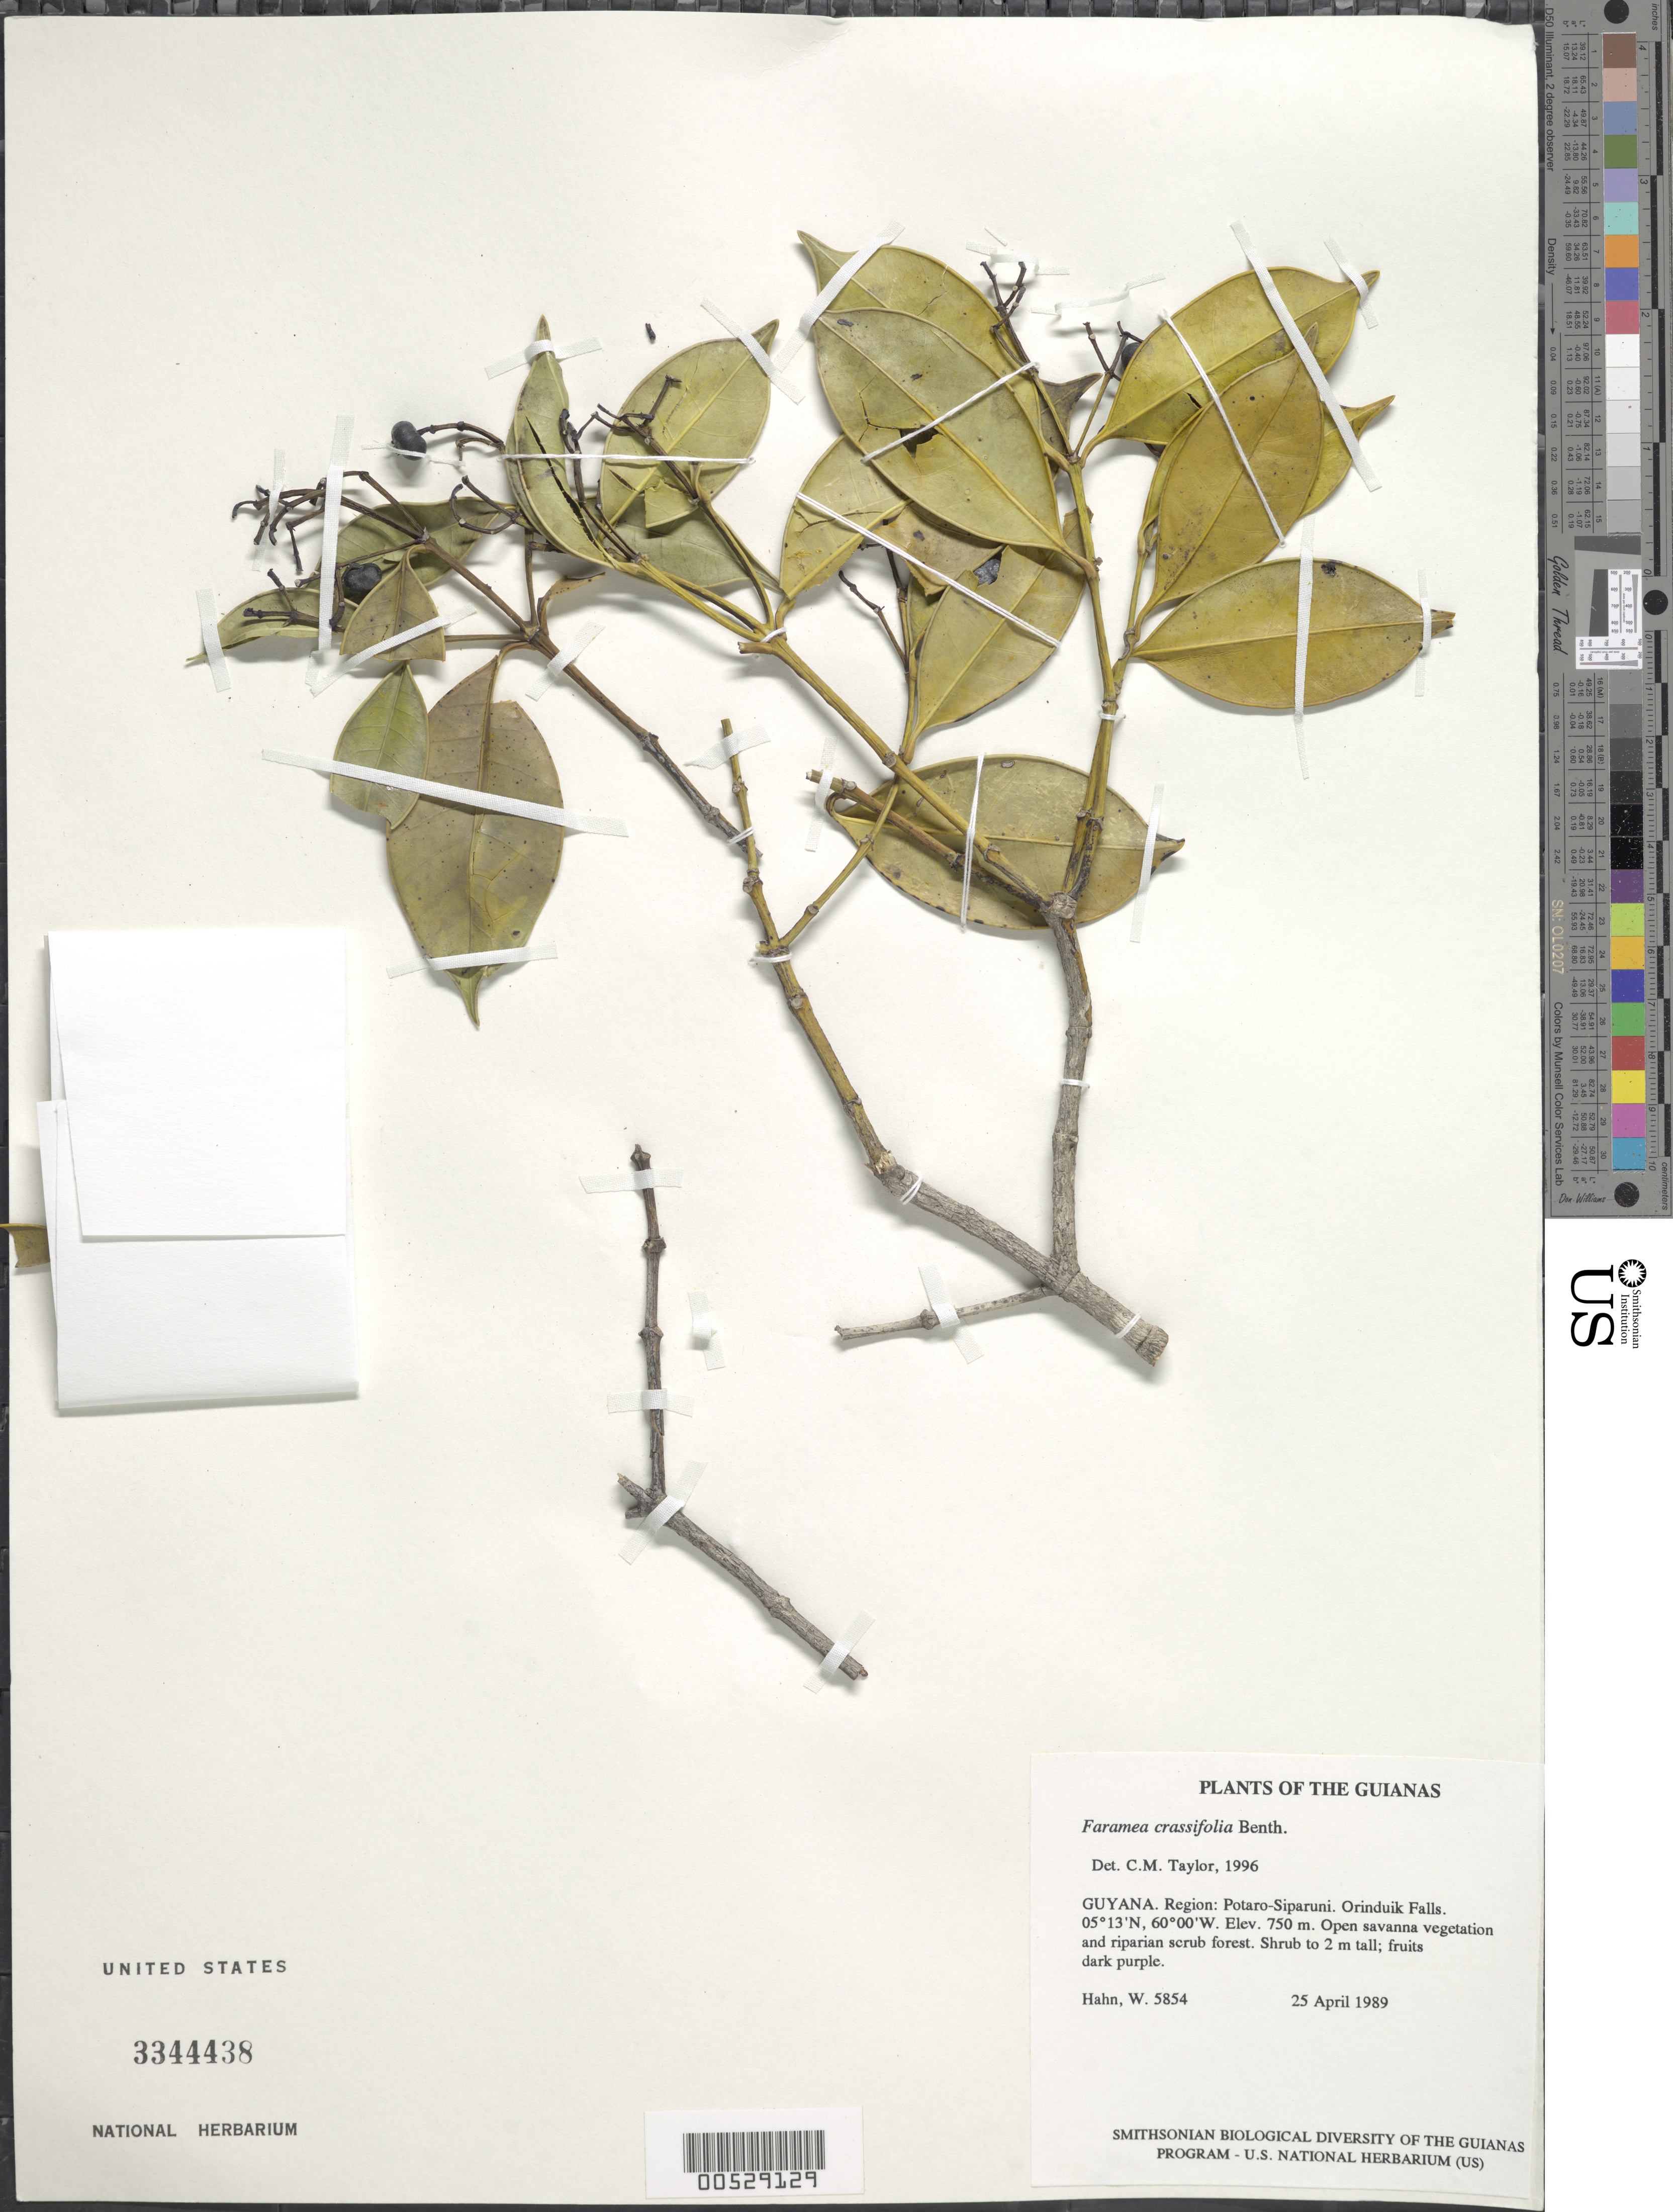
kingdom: Plantae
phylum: Tracheophyta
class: Magnoliopsida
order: Gentianales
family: Rubiaceae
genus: Faramea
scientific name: Faramea crassifolia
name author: Benth.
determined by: Taylor, Charlotte M.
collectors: W. Hahn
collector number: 5854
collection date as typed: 25 April 1989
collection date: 1989-04-25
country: Guyana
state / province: Potaro-Siparuni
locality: Orinduik Falls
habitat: Open savanna vegetation and riparian scrub forest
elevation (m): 750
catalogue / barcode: US 3344438